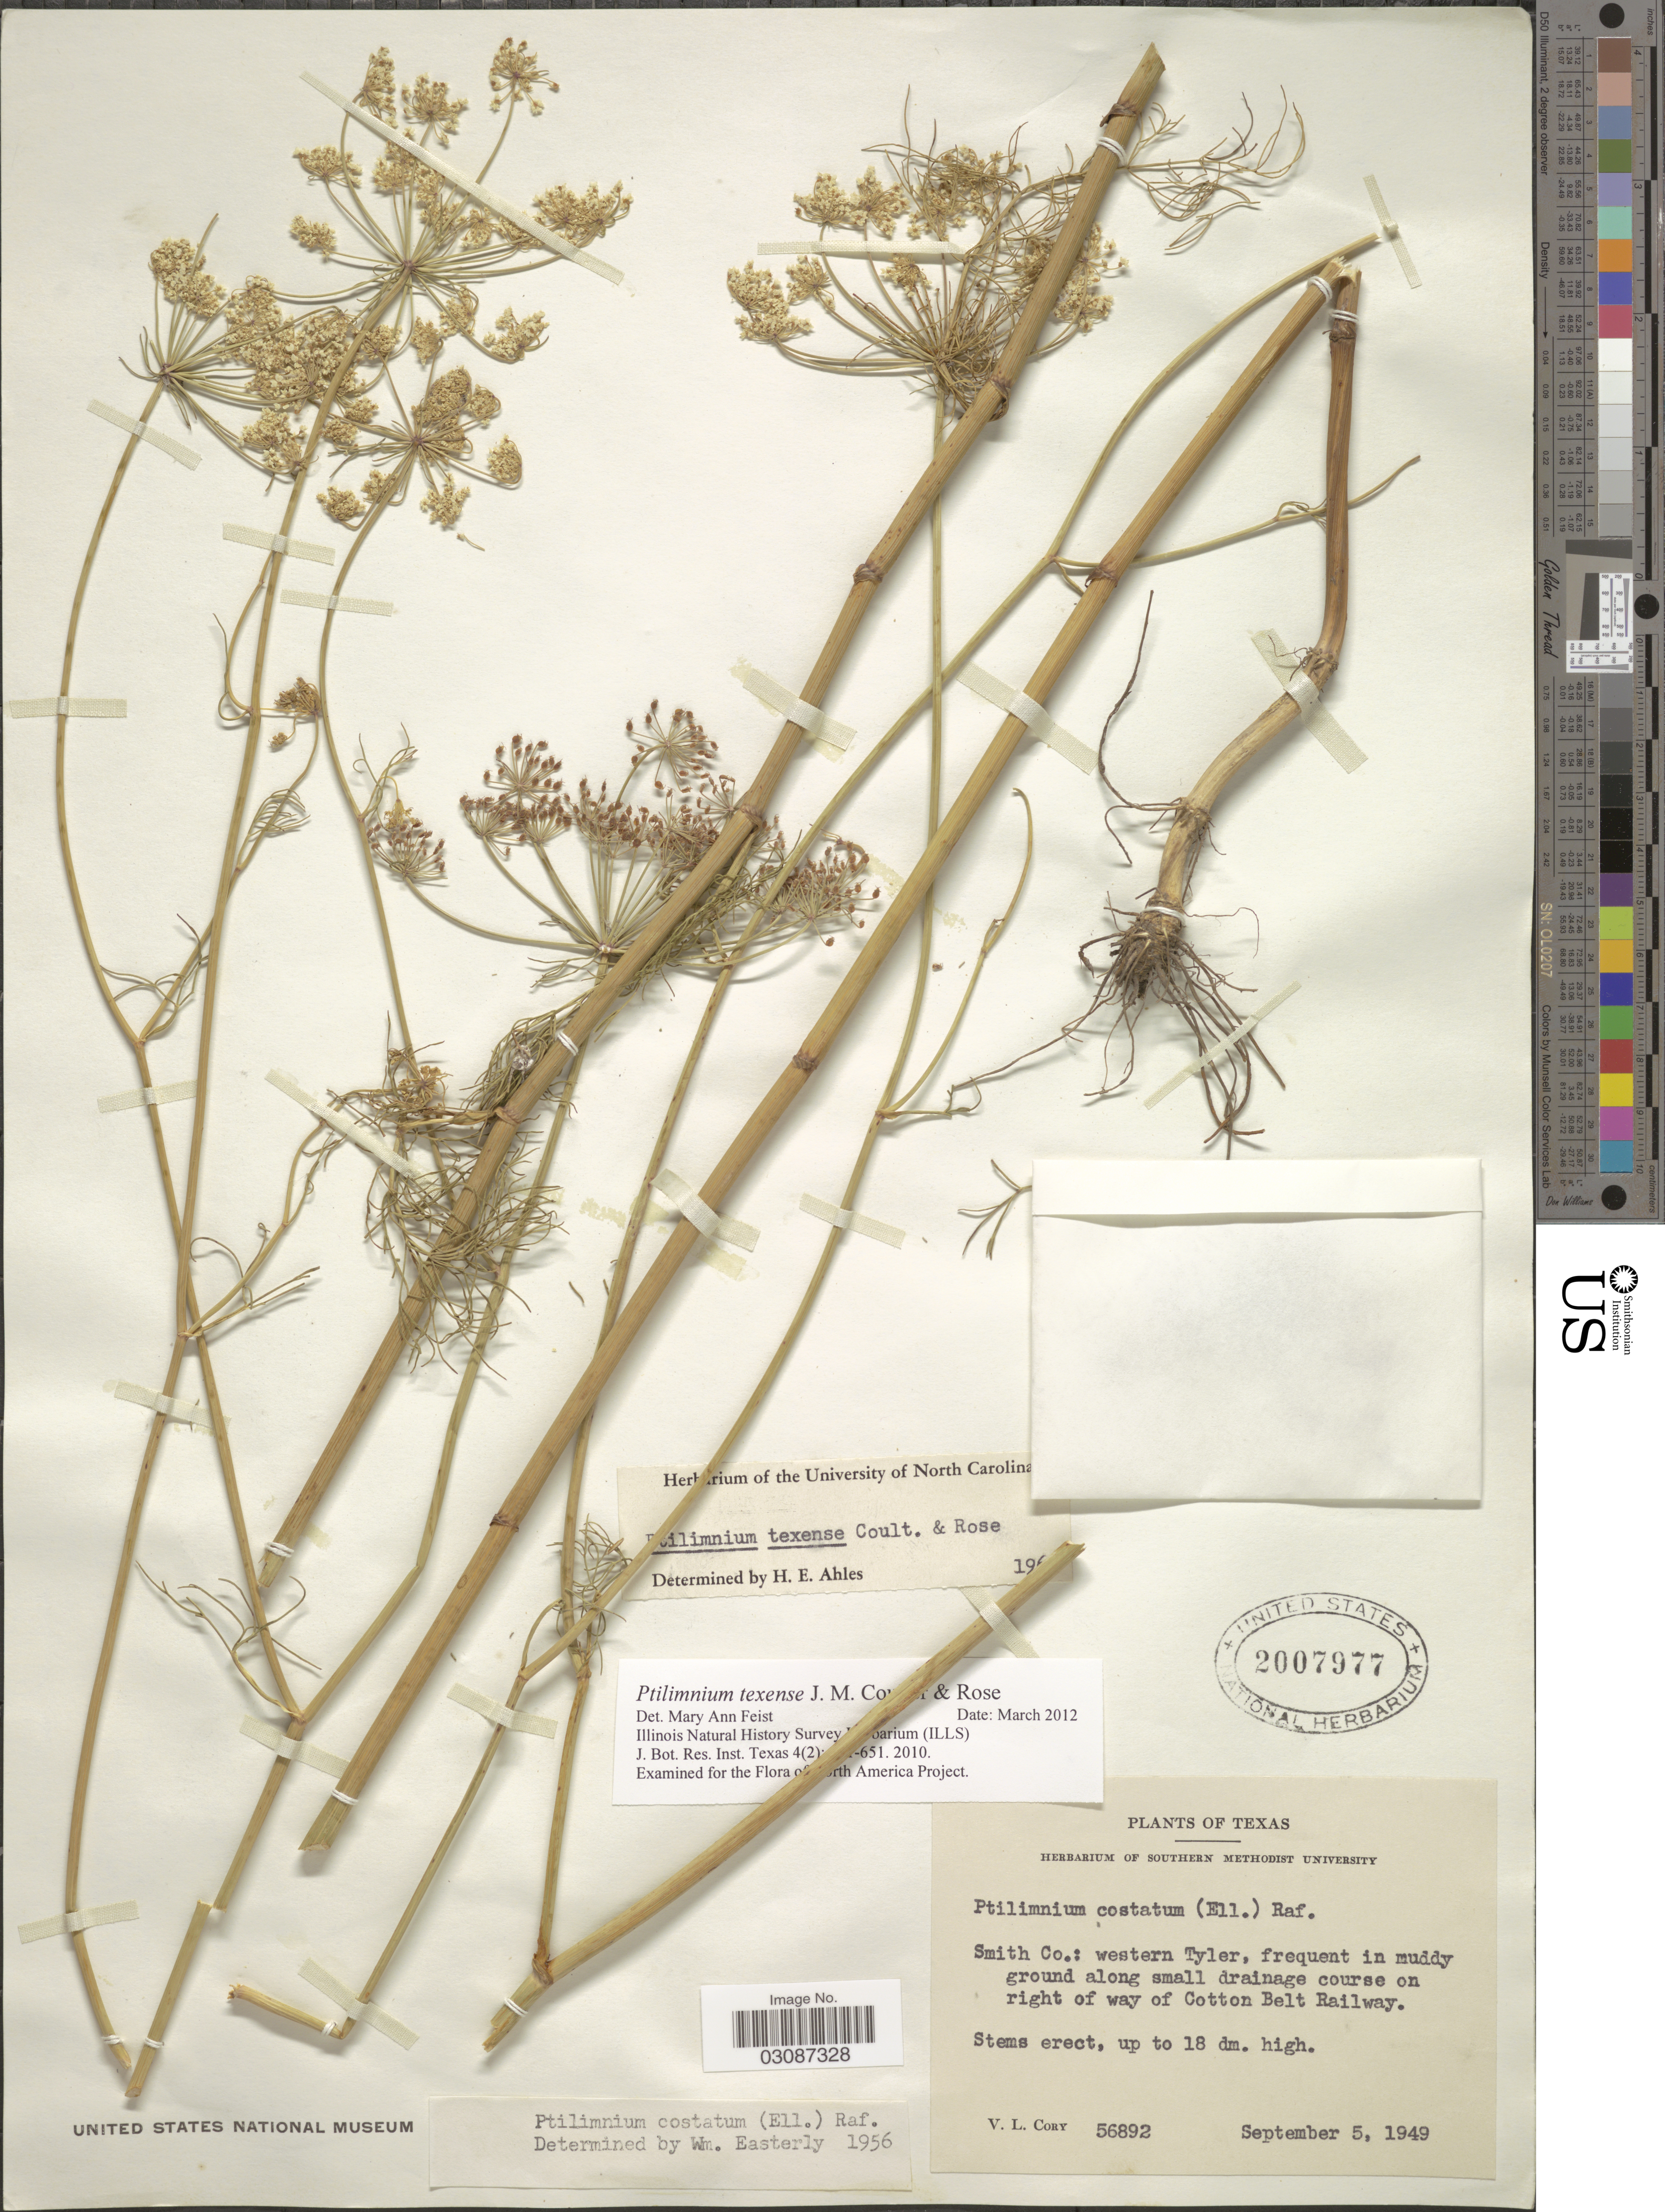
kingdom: Plantae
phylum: Tracheophyta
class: Magnoliopsida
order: Apiales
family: Apiaceae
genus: Ptilimnium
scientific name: Ptilimnium x texense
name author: (J.M. Coult. & Rose) Easterly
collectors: V. Cory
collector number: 56892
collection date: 1949-09-05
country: United States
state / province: Texas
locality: Smith Co.: western Tyler, frequent in muddy ground along small drainage course on right of way of Cotton Belt Railway.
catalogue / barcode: US 2007977